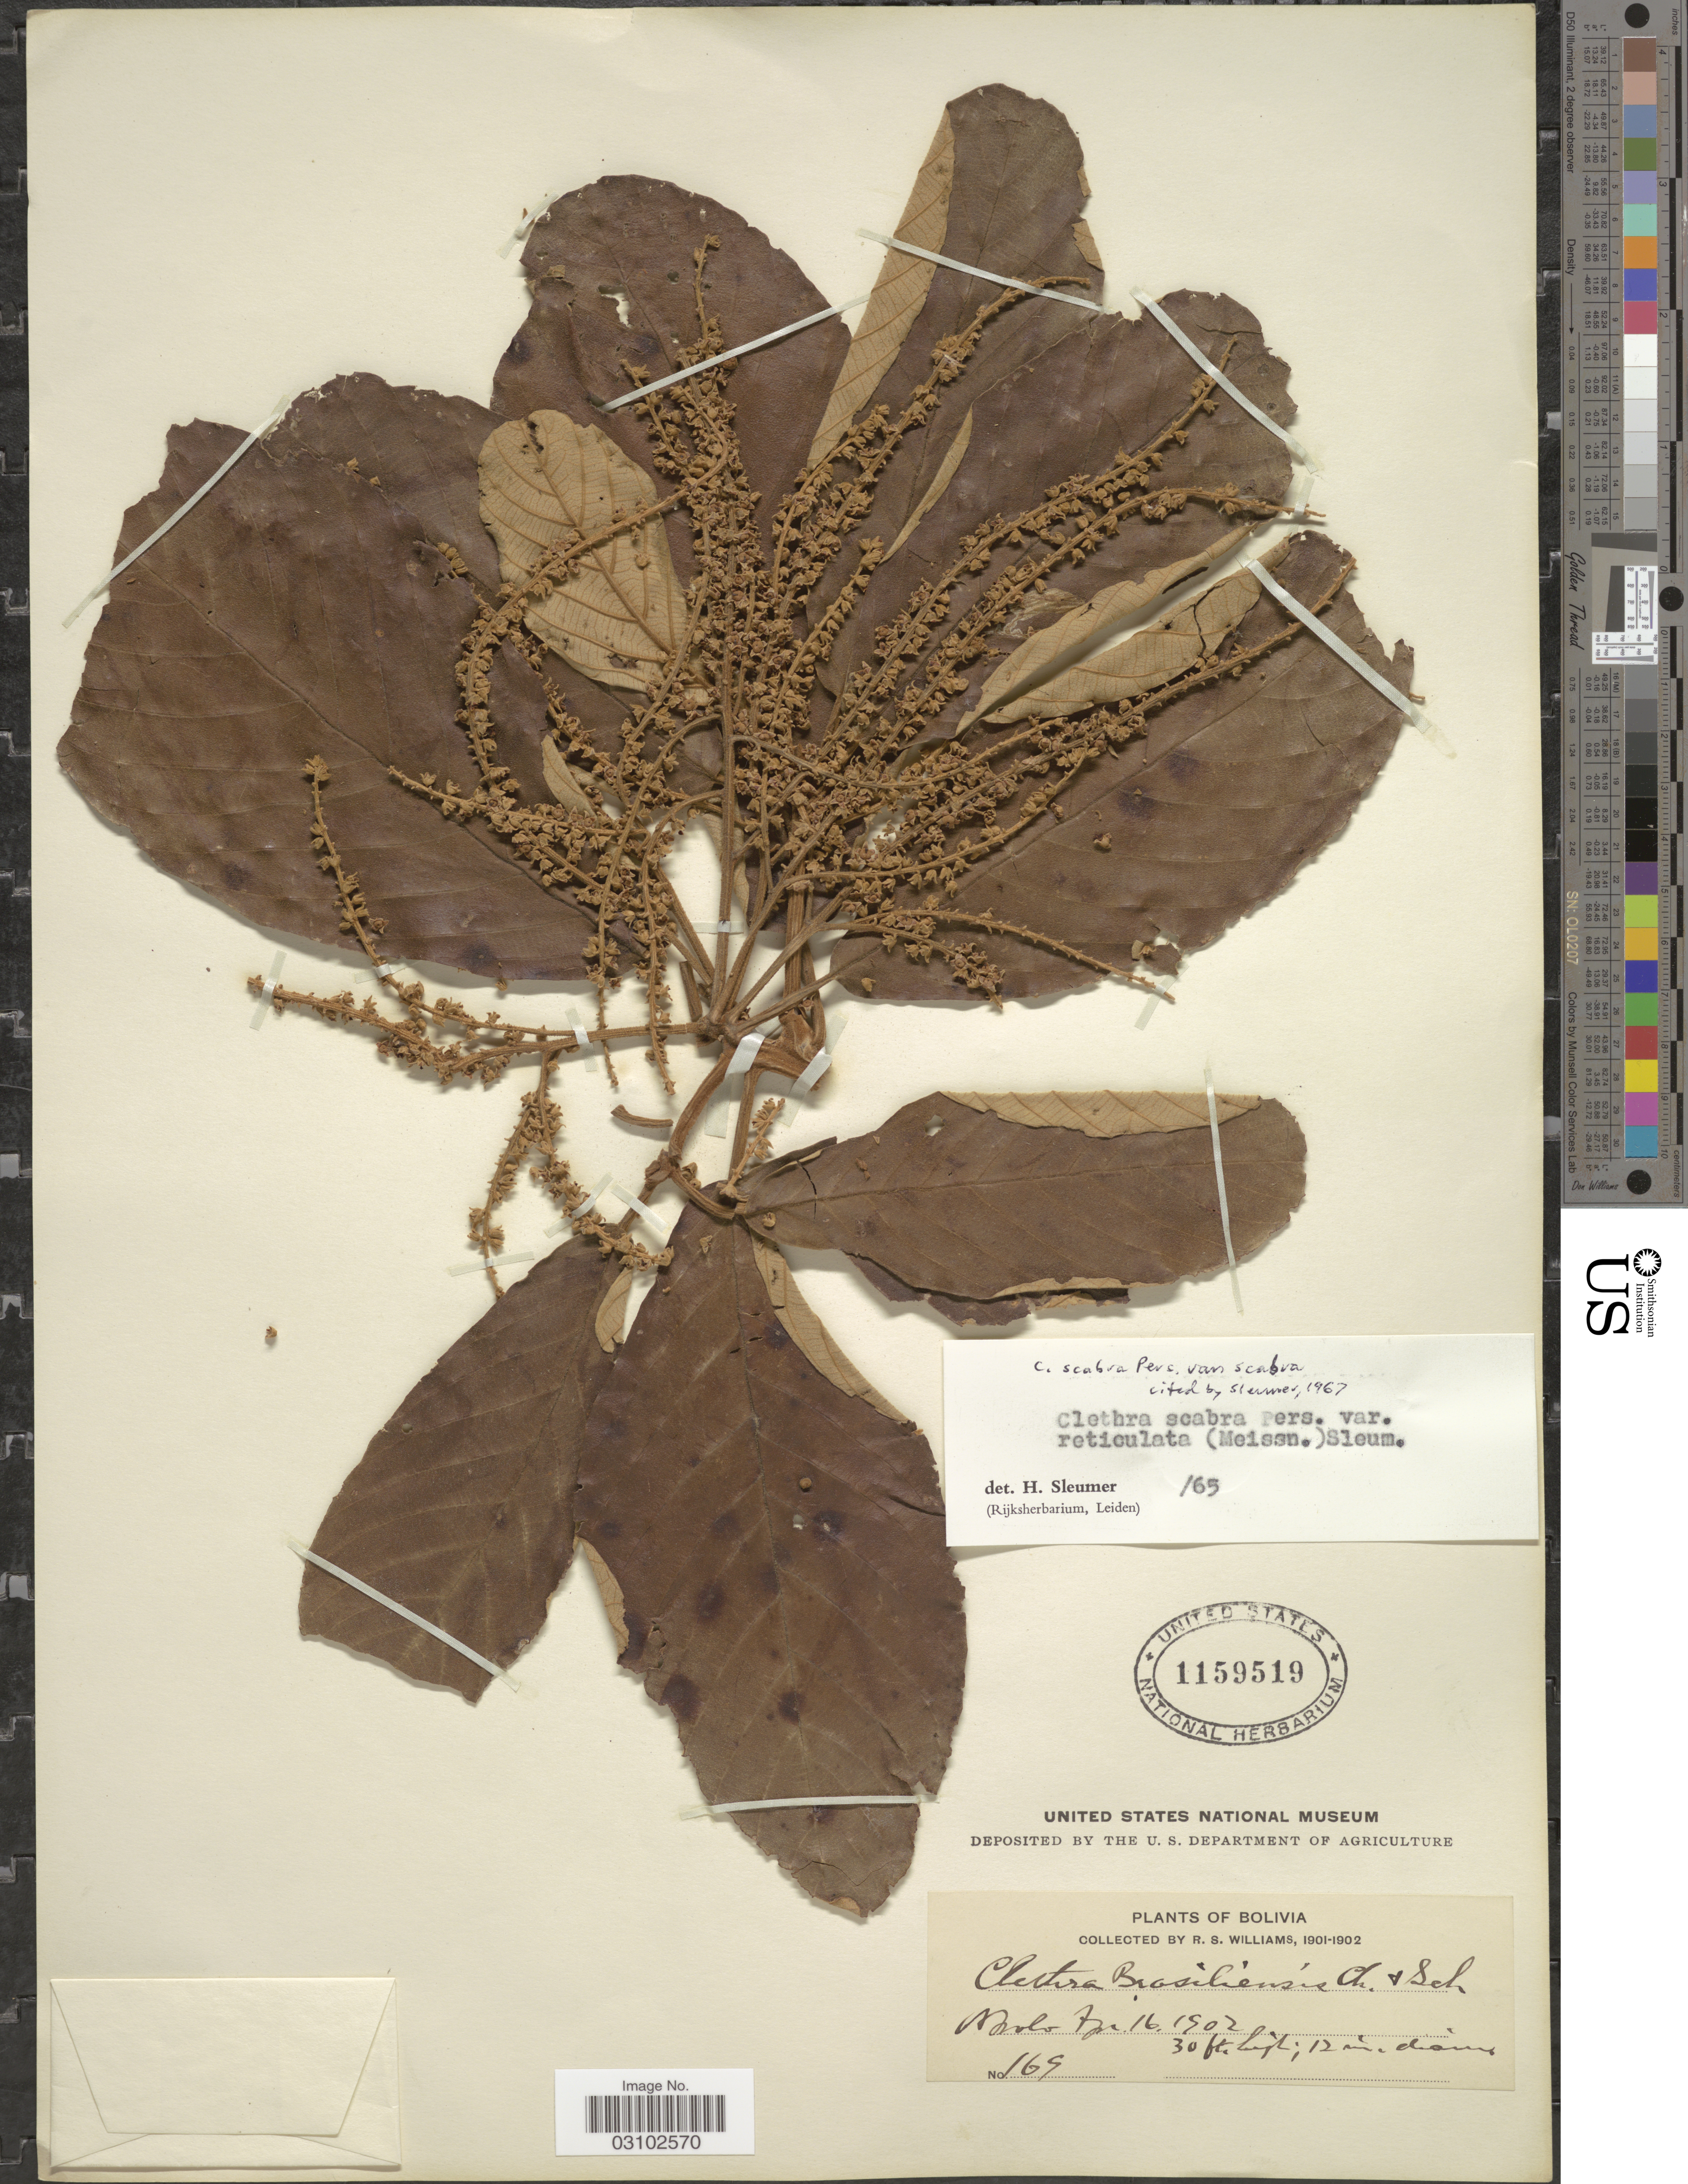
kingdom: Plantae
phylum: Tracheophyta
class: Magnoliopsida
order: Ericales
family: Clethraceae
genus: Clethra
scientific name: Clethra scabra var. scabra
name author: Pers.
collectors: R. S. Williams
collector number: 169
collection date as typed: Apr. 16, 1902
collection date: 1902-04-16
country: Bolivia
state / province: La Paz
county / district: Franz Tamayo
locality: Apolo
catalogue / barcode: US 1159519